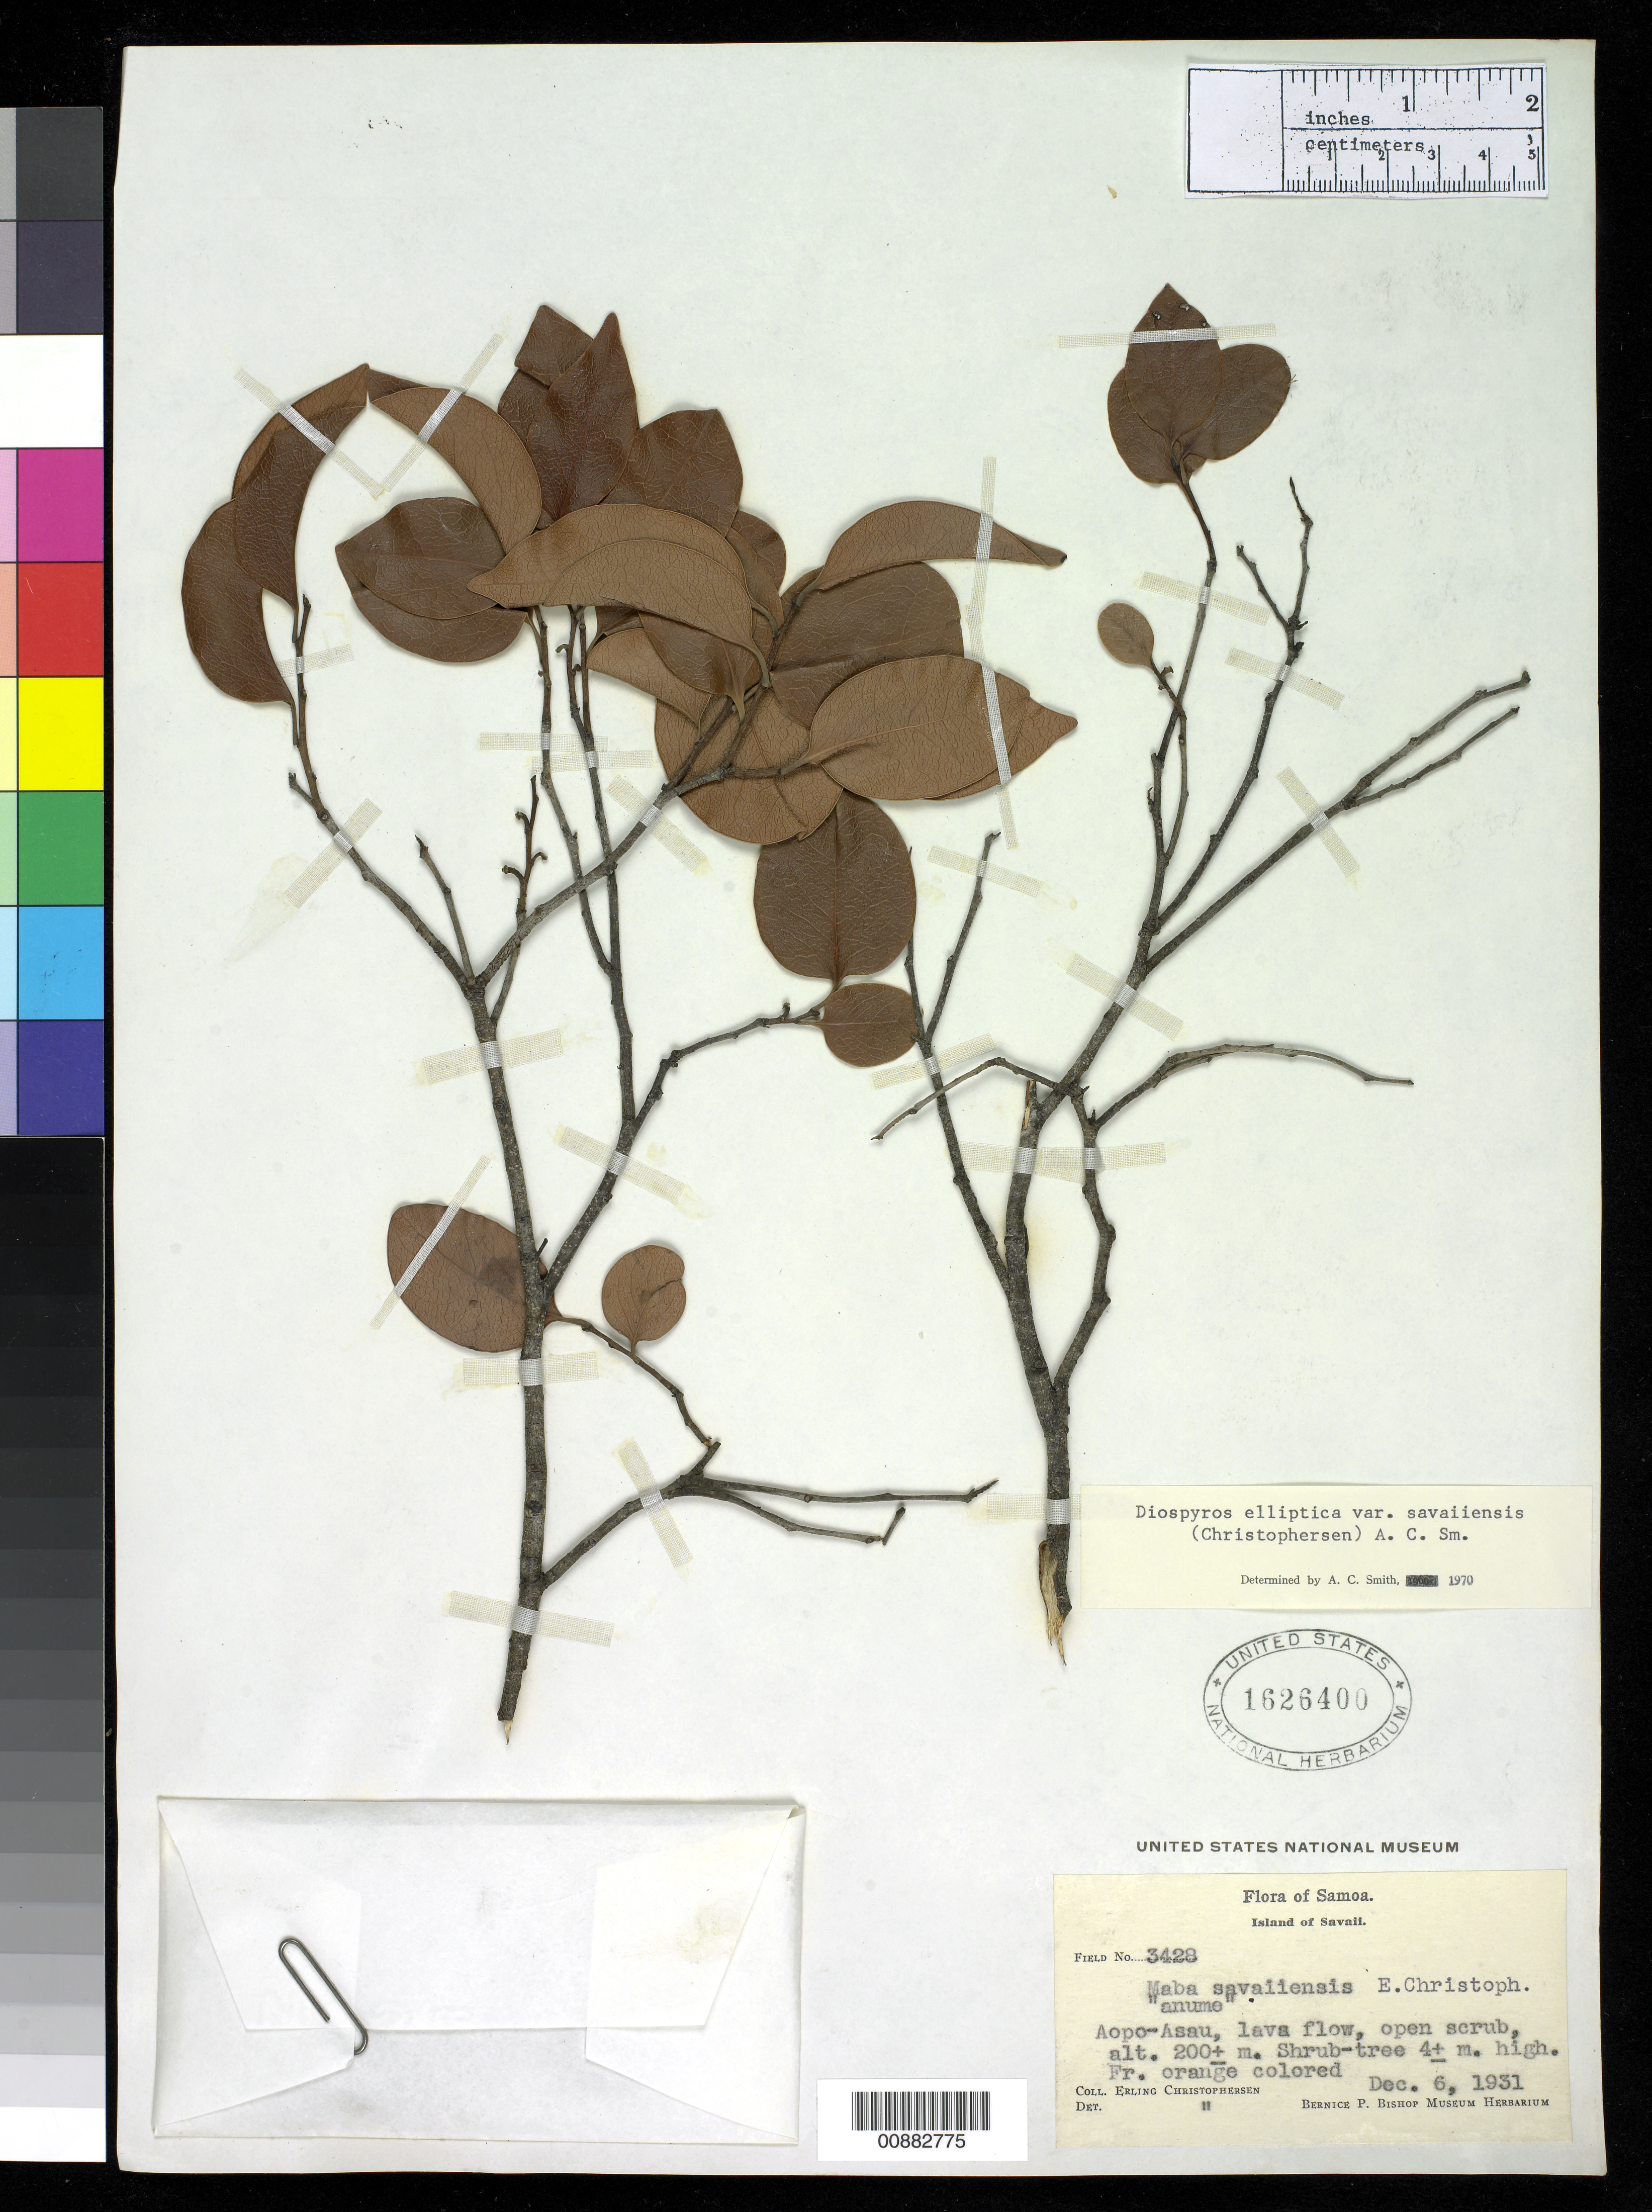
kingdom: Plantae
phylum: Tracheophyta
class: Magnoliopsida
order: Ericales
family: Ebenaceae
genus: Diospyros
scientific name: Diospyros elliptica var. savaiiensis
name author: (A.C. Sm.)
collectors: E. Christophersen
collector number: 3428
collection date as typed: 06 Dec 1931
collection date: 1931-12-06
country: Samoa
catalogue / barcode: US 1626400